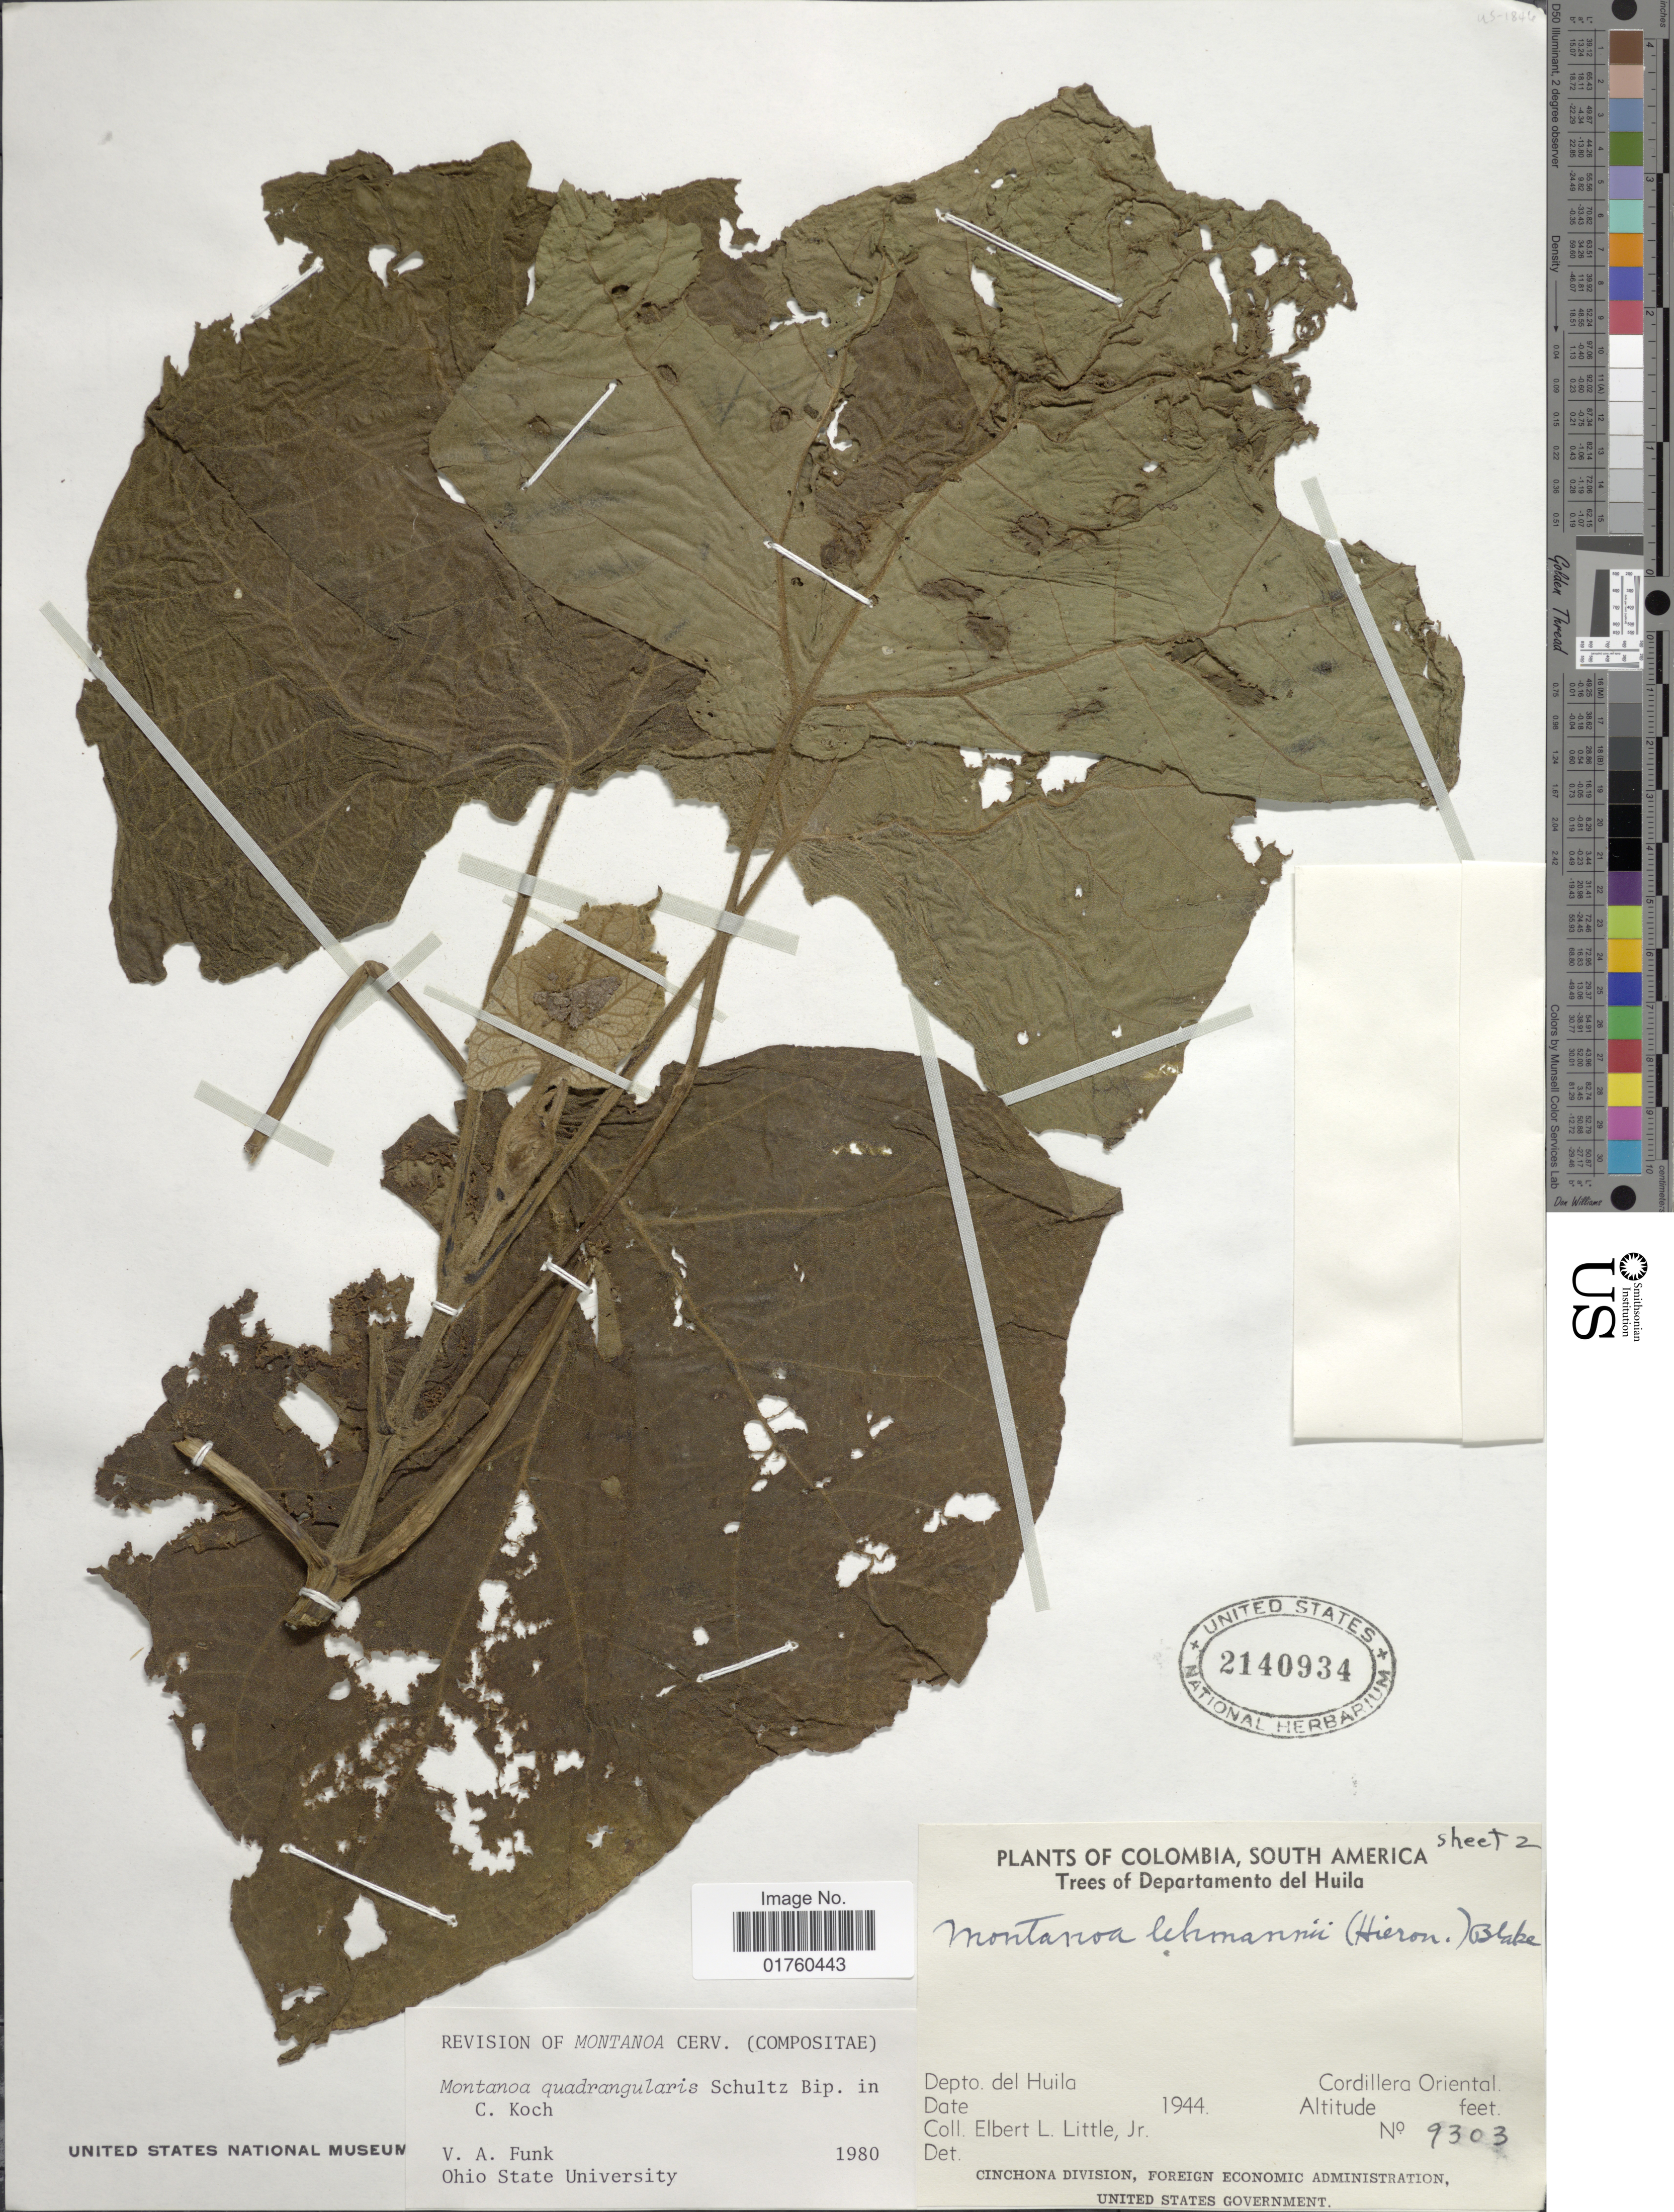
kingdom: Plantae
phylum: Tracheophyta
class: Magnoliopsida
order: Asterales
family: Asteraceae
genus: Montanoa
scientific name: Montanoa quadrangularis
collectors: E. L. Little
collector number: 9303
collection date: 1944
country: Colombia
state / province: Huila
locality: Cordillera Oriental. Depto. del Huila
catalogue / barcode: US 2140934